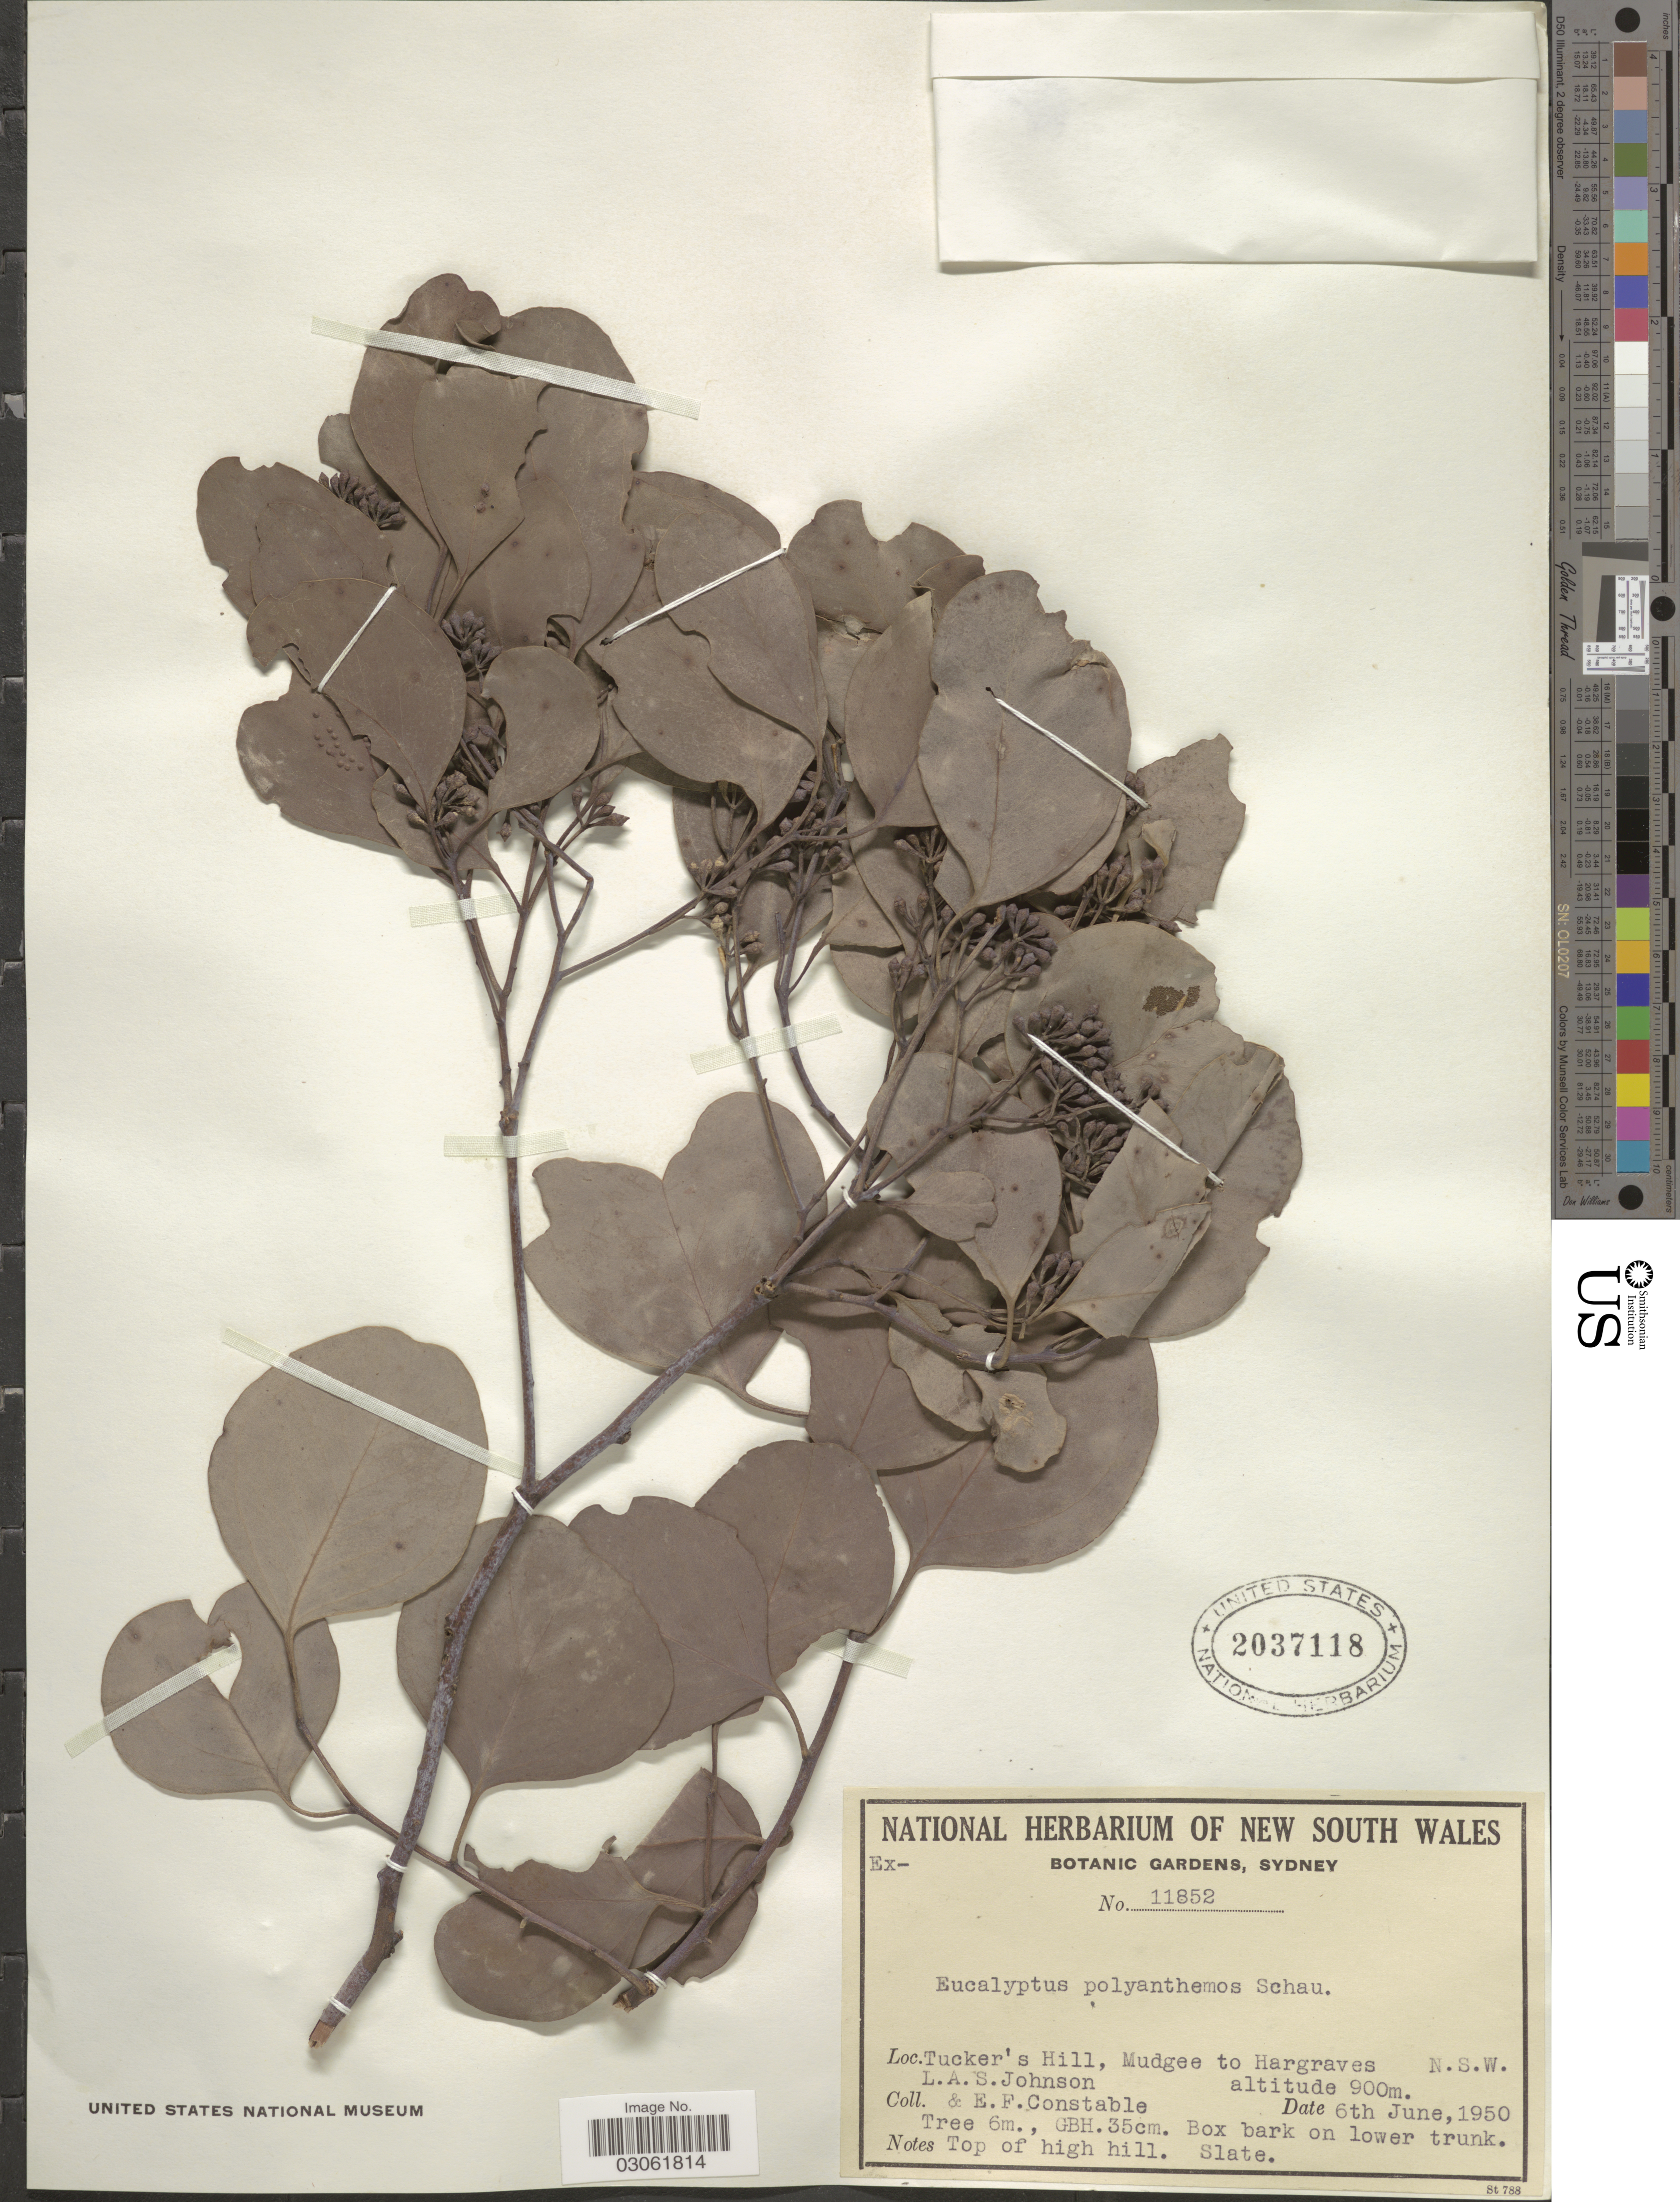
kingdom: Plantae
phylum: Tracheophyta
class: Magnoliopsida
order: Myrtales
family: Myrtaceae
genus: Eucalyptus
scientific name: Eucalyptus polyanthemos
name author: Schauer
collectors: L. A. S. Johnson & E. F. Constable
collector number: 11852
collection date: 1950-06-06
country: Australia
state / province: New South Wales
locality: Tucker's Hill, Mudgee to Hargraves.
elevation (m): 900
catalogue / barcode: US 2037118